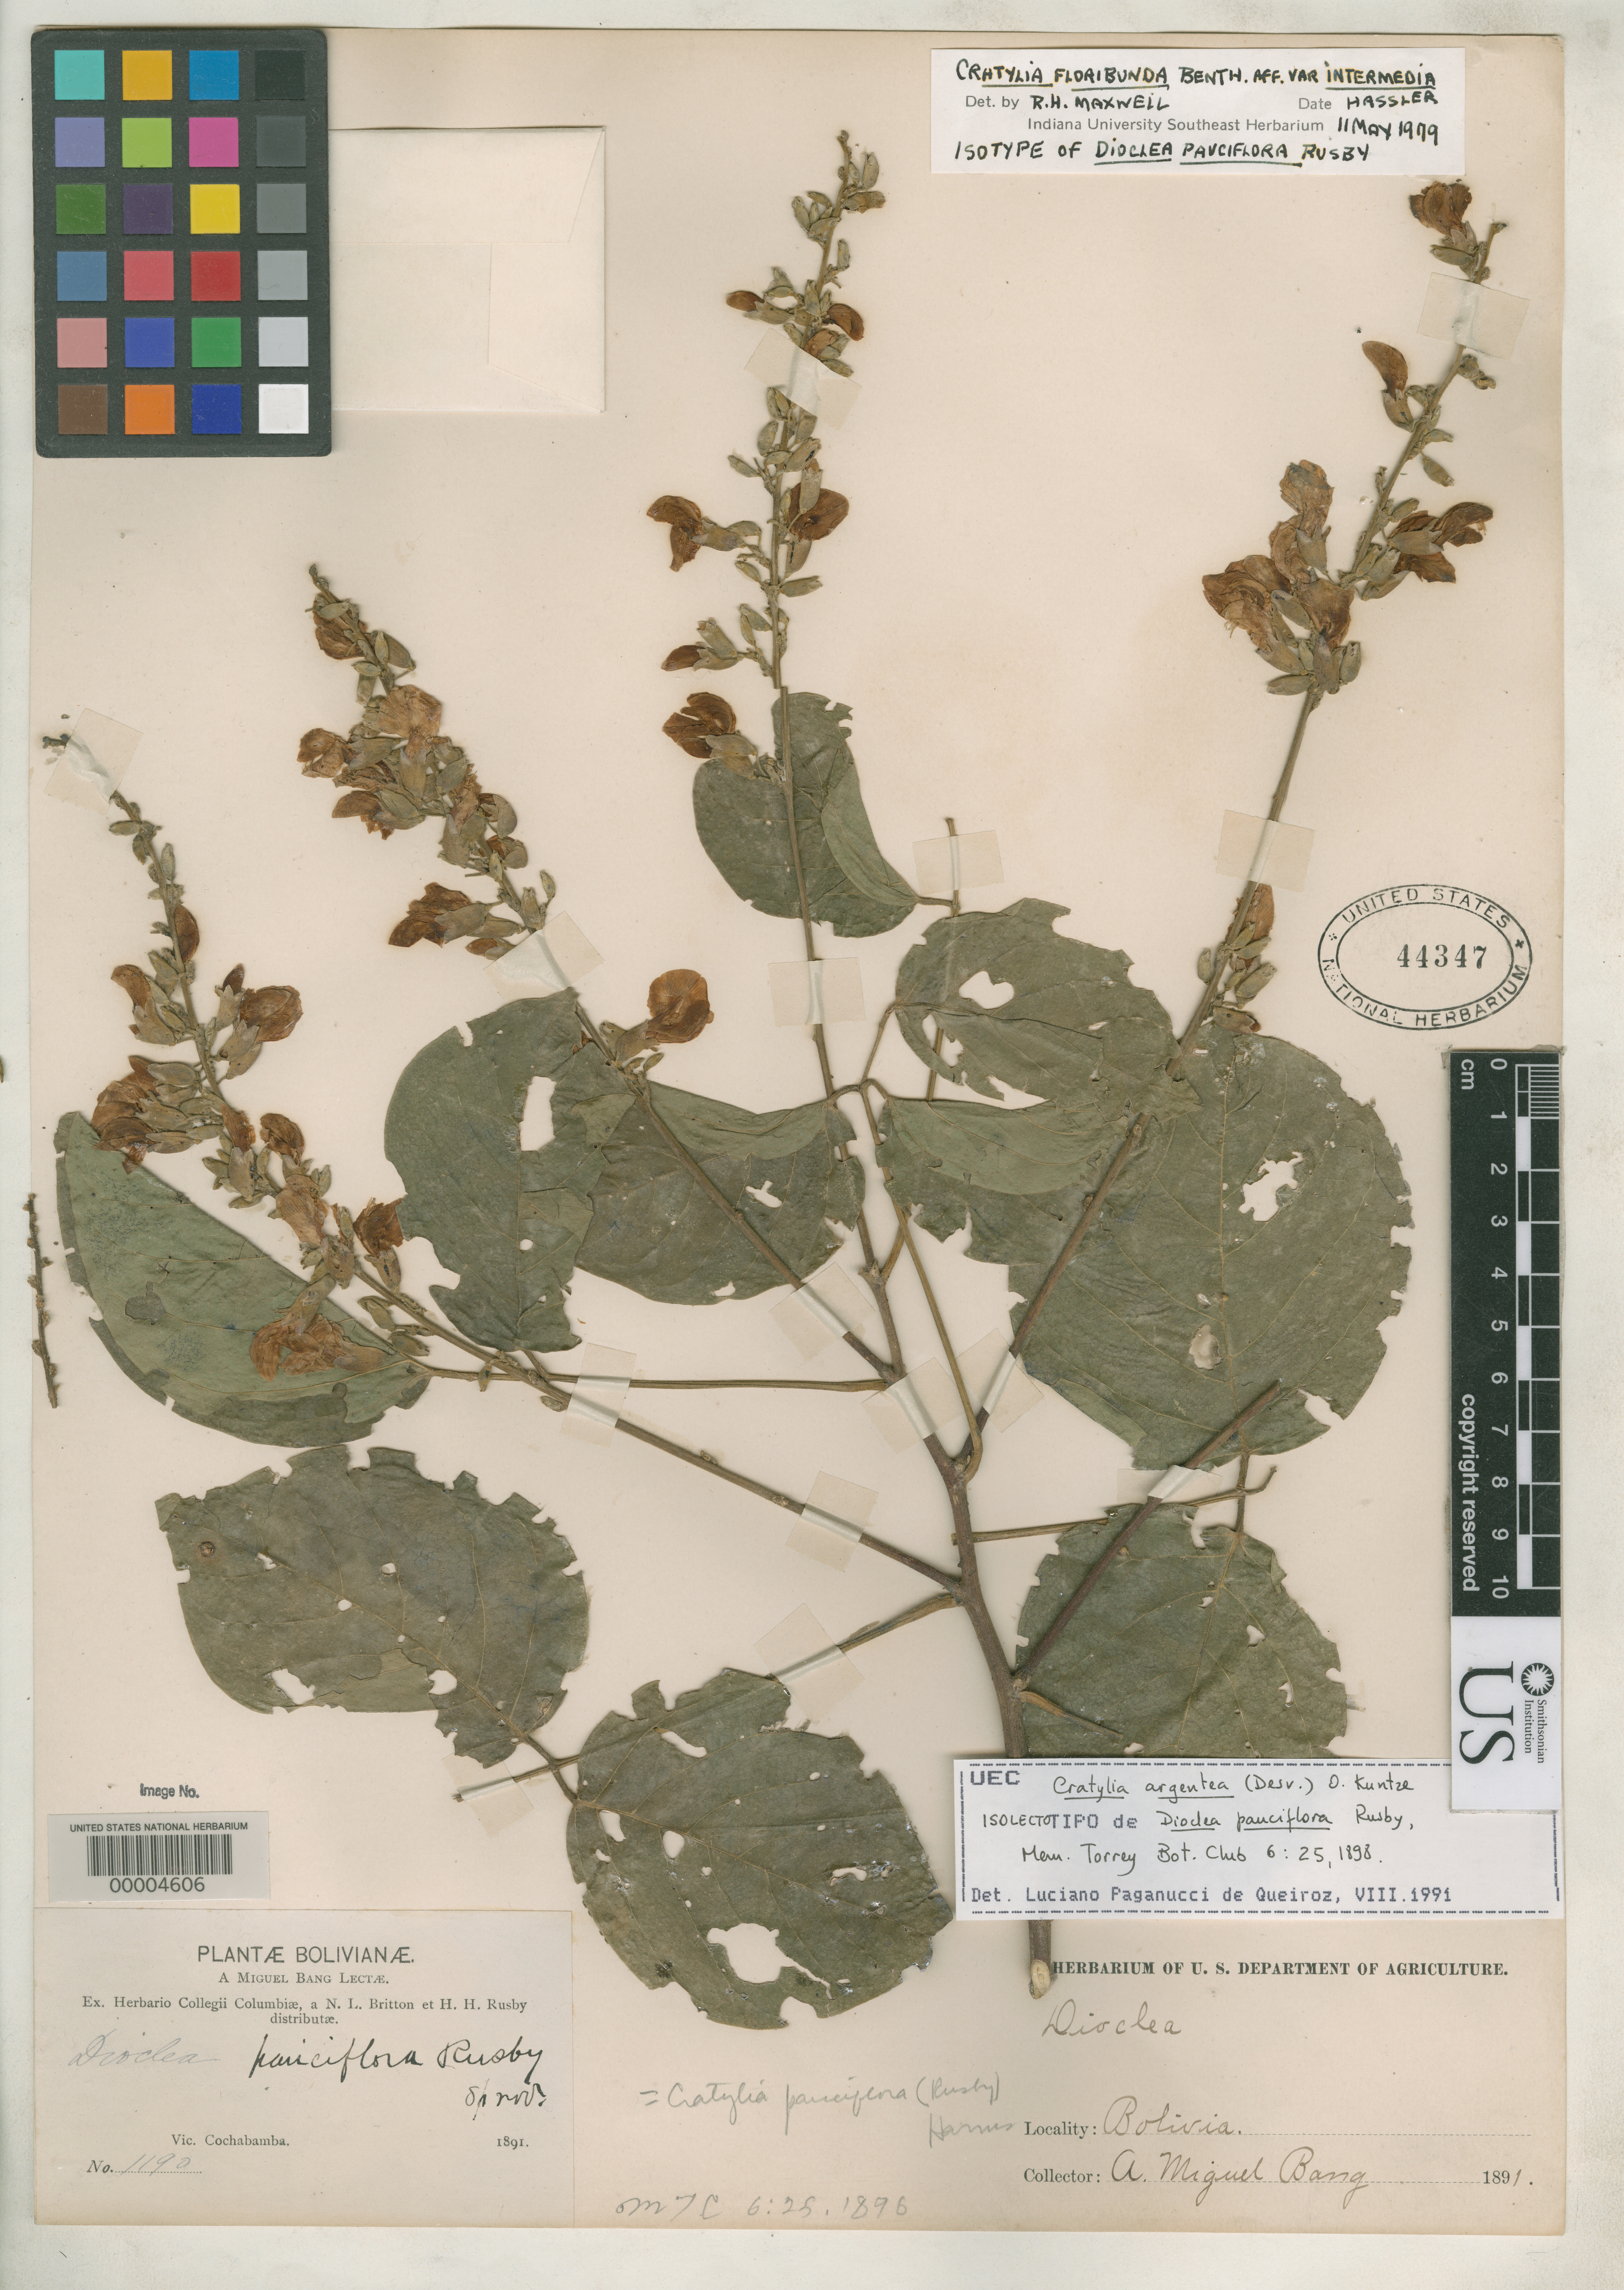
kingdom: Plantae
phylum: Tracheophyta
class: Magnoliopsida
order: Fabales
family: Fabaceae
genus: Dioclea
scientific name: Dioclea pauciflora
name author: Rusby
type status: Isotype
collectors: M. Bang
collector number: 1190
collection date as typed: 1891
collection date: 1891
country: Bolivia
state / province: Cochabamba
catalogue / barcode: US 44347